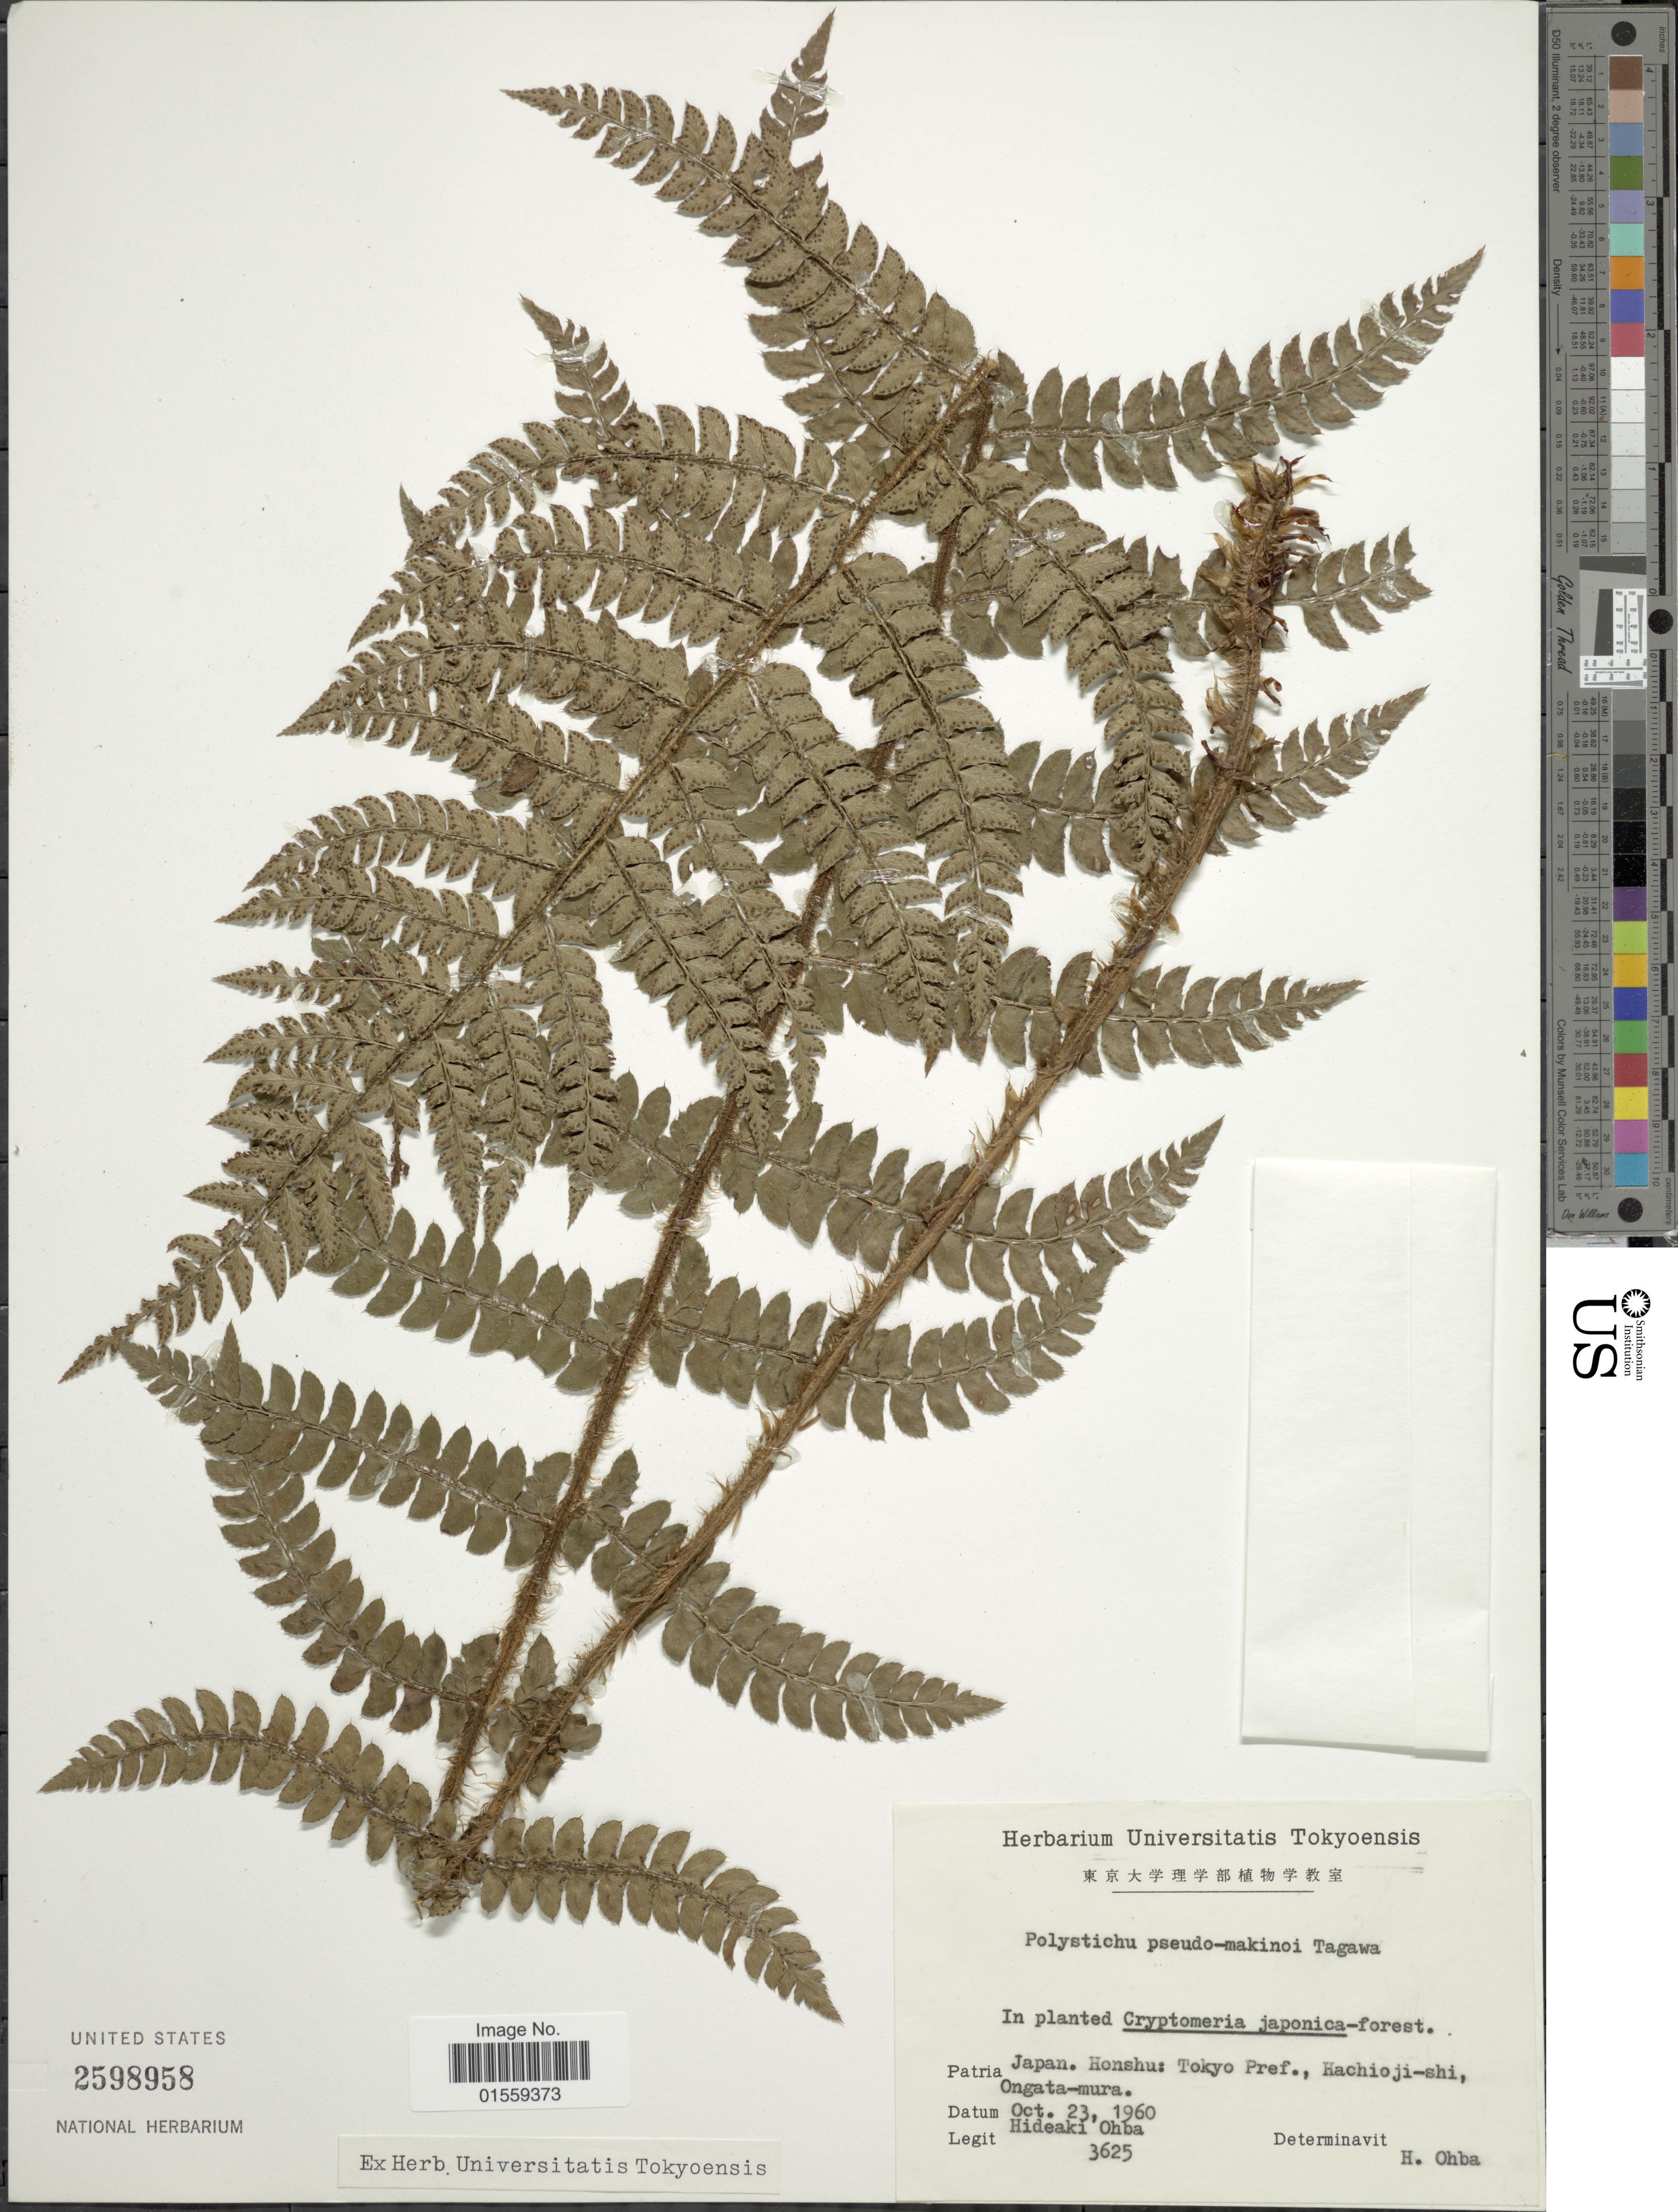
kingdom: Plantae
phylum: Tracheophyta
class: Polypodiopsida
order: Polypodiales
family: Dryopteridaceae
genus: Polystichum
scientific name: Polystichum pseudomakinoi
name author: Tagawa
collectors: H. Ohba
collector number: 3625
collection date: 1960-10-23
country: Japan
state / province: Tokyo, Federal City of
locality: Japan. Honshu: Tokyo Pre., Hachioji-shi, Ongata-mura.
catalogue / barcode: US 2598958